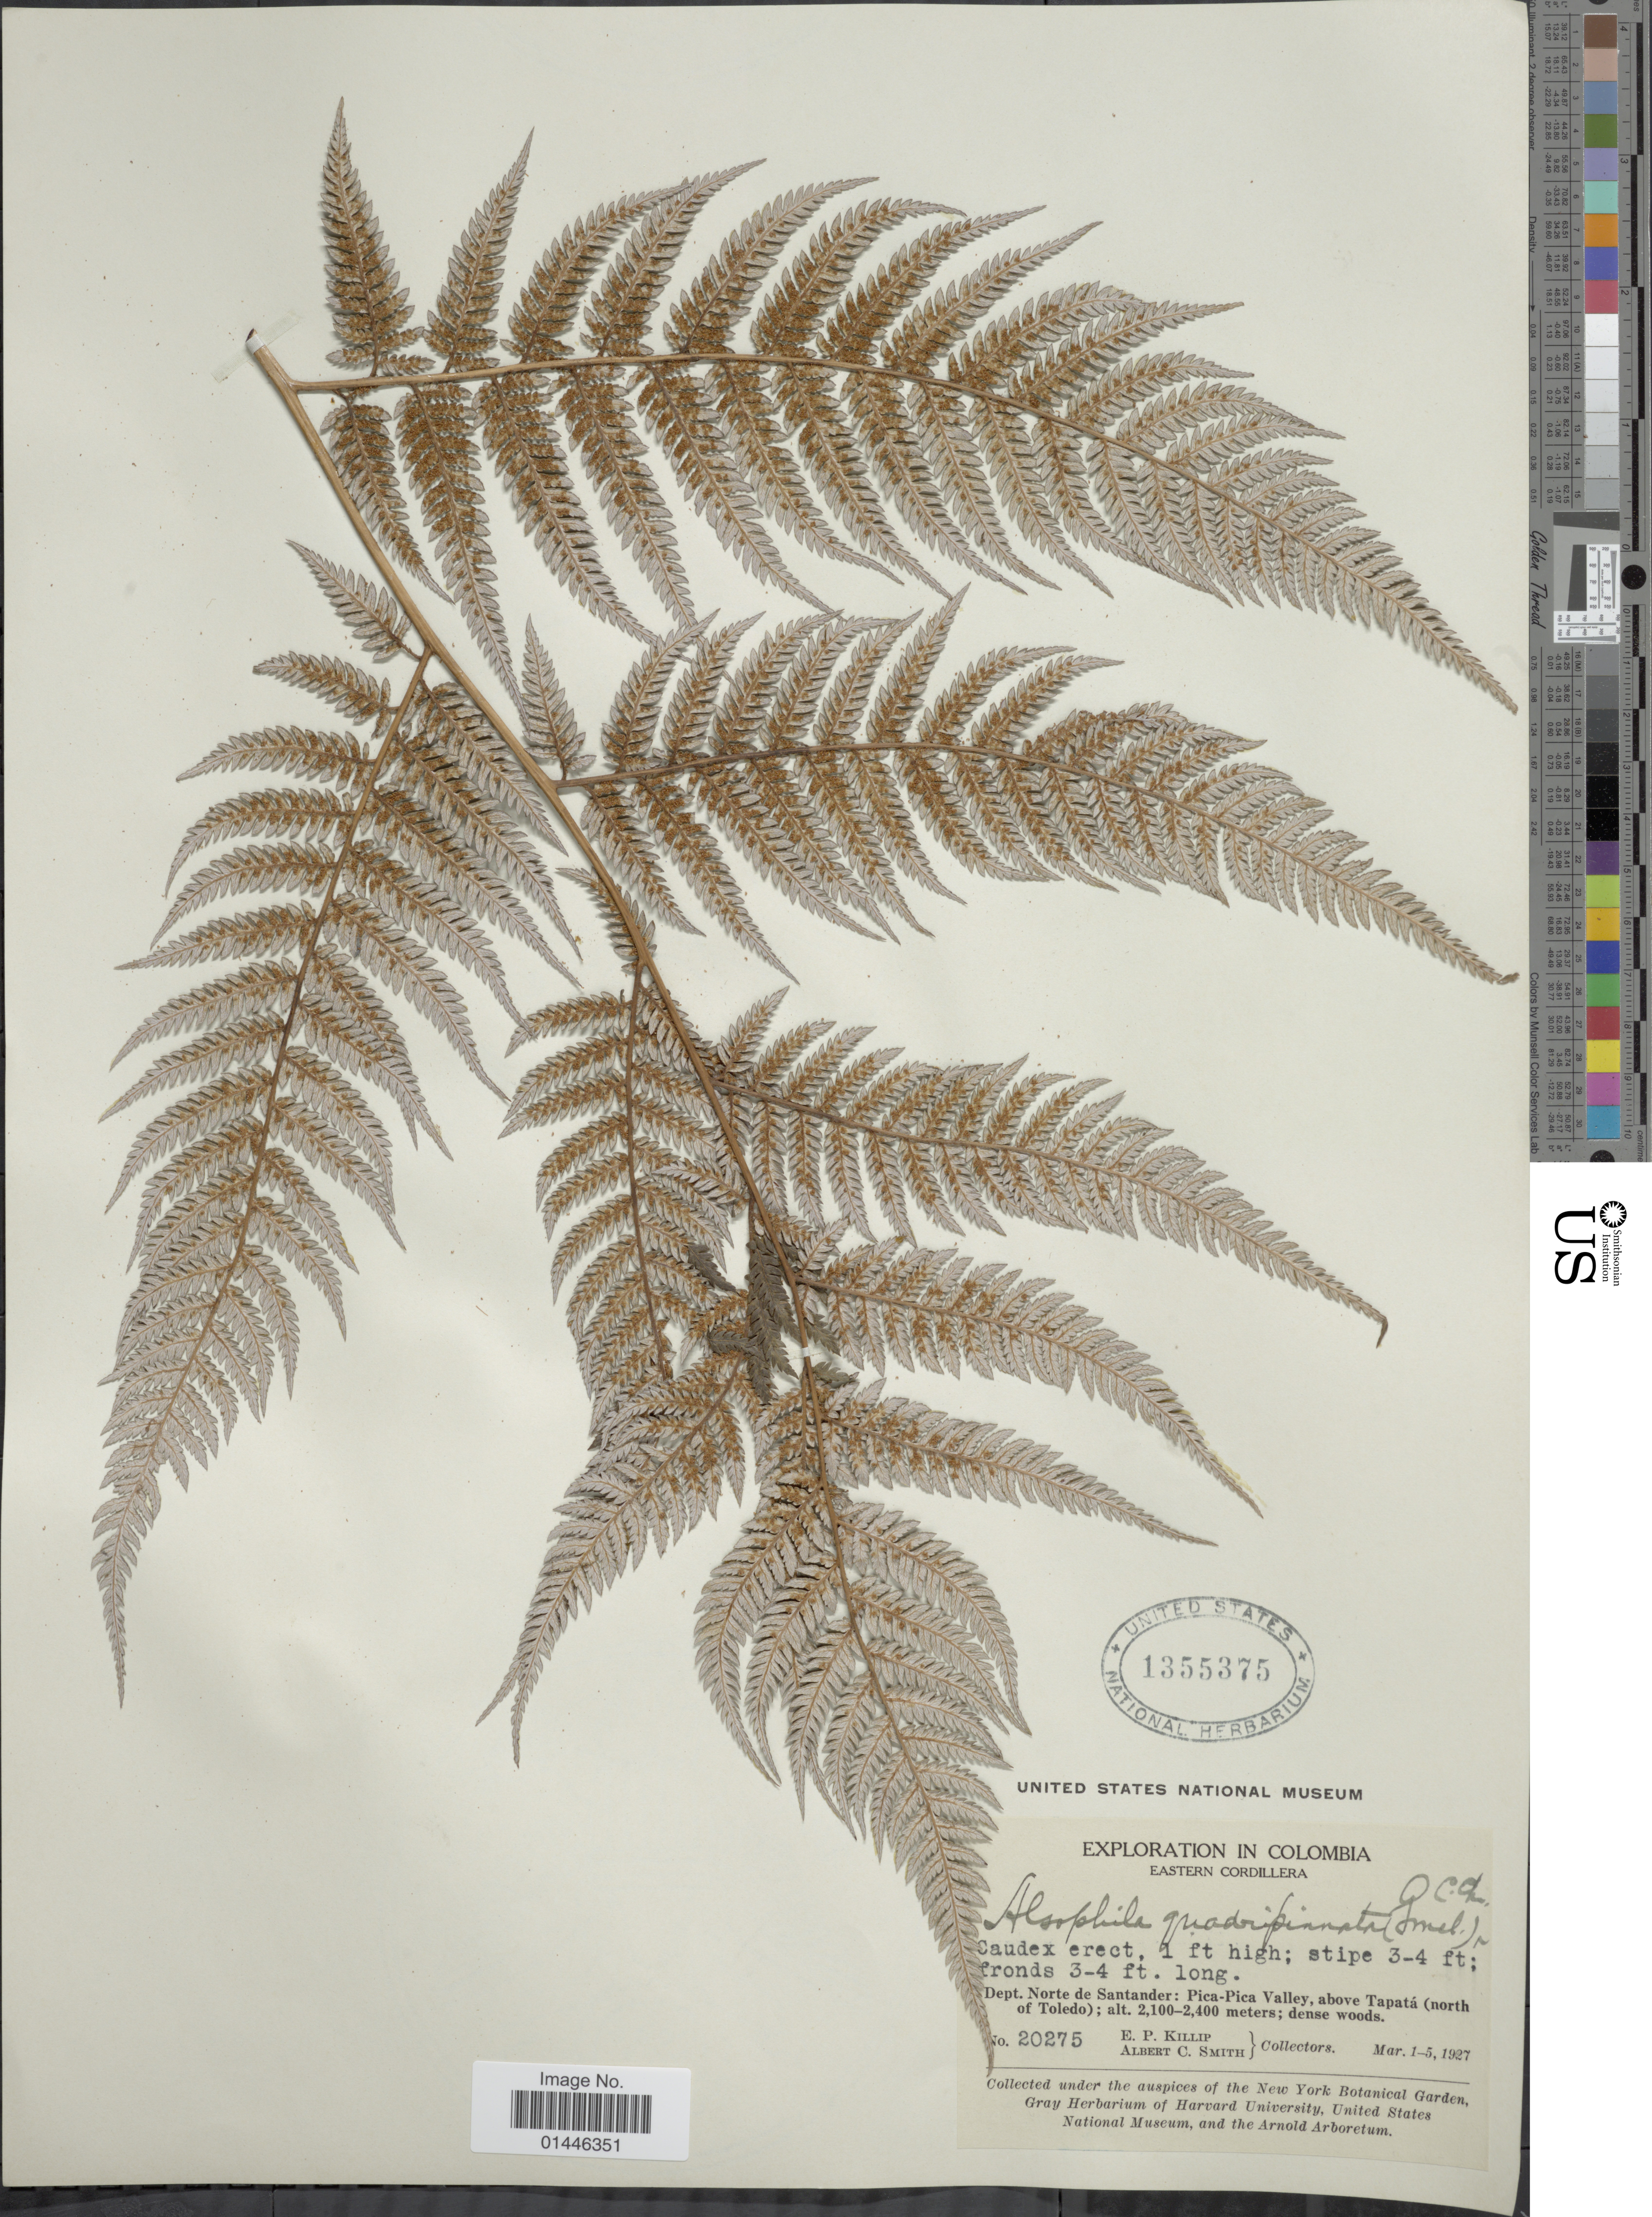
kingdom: Plantae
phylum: Tracheophyta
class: Polypodiopsida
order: Cyatheales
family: Dicksoniaceae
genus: Lophosoria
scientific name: Lophosoria quadripinnata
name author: (J.F. Gmel.) C. Chr.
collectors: E. P. Killip & A. C. Smith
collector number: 20275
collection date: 1927-03-01/1927-03-05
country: Colombia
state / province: Norte de Santander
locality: Pica-Pica Valley, above Tapatá (north of Toledo). Eastern Cordillera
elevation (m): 2100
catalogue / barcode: US 1355375